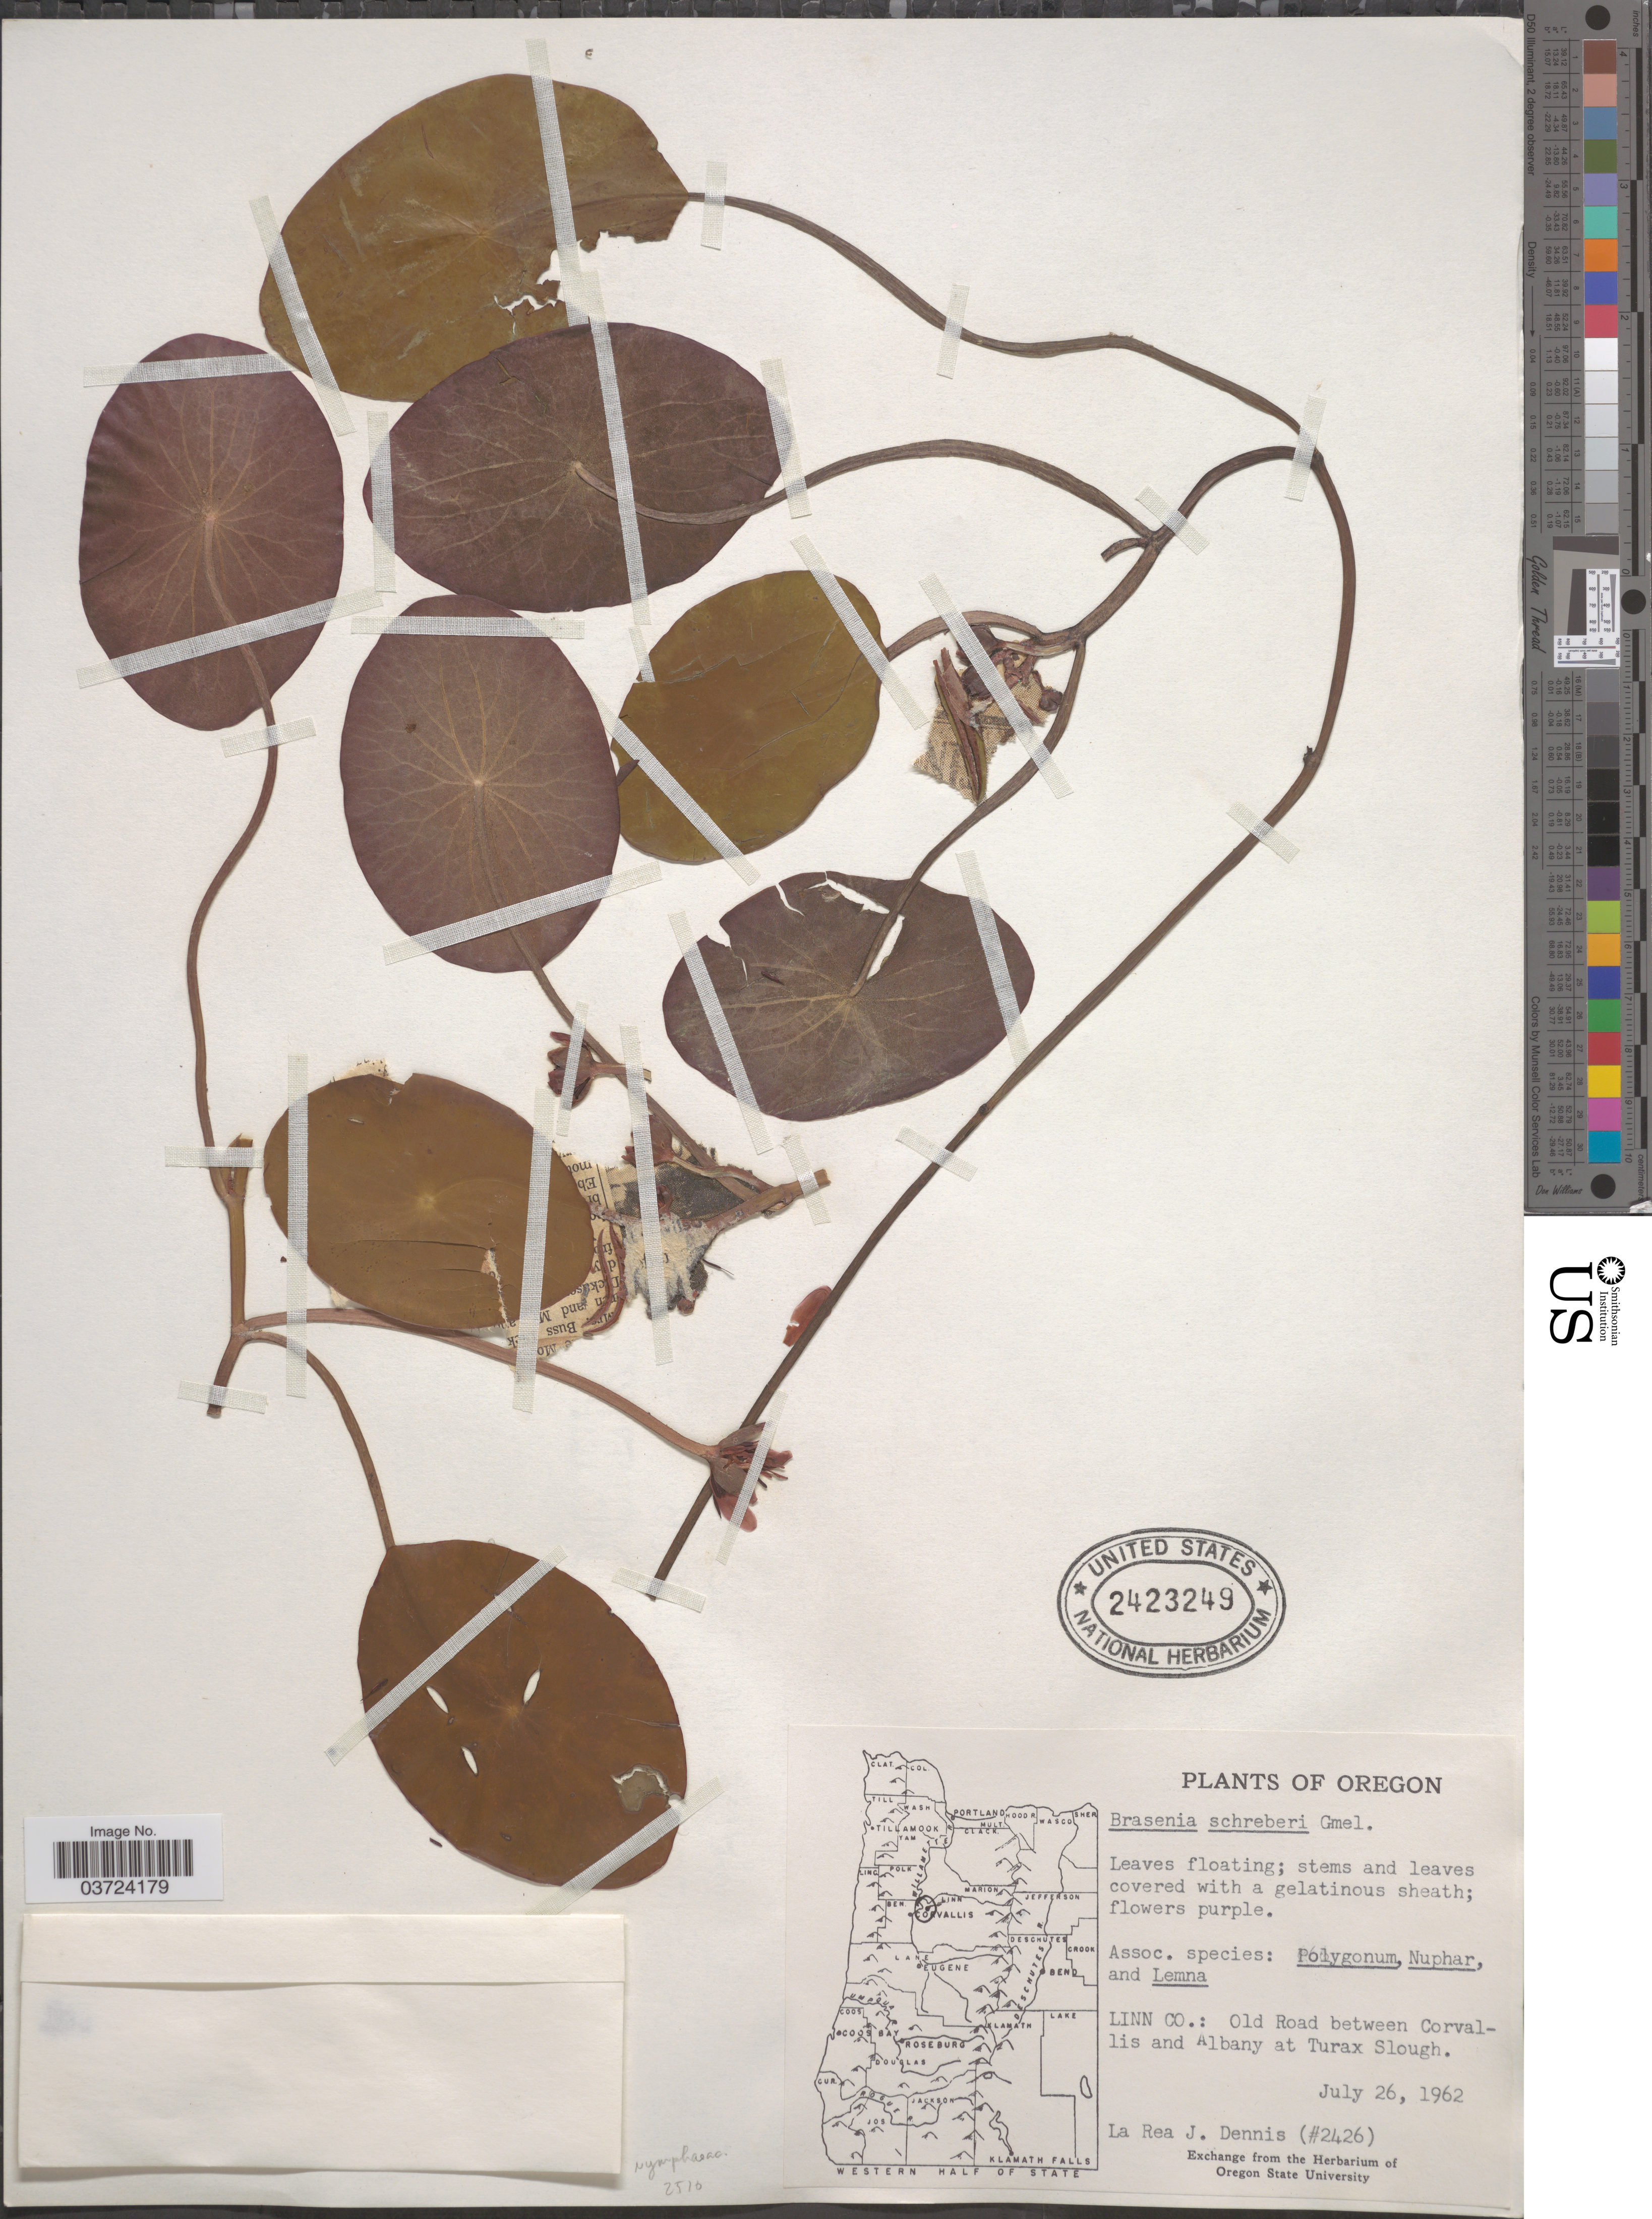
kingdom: Plantae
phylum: Tracheophyta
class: Magnoliopsida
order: Nymphaeales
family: Cabombaceae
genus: Brasenia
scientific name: Brasenia schreberi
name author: J.F. Gmel.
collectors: L. Dennis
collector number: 2426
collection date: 1962-07-26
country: United States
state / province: Oregon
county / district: Linn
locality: Linn Co.: Old Road between Corvallis and Albany at Turax Slough.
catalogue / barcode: US 2423249